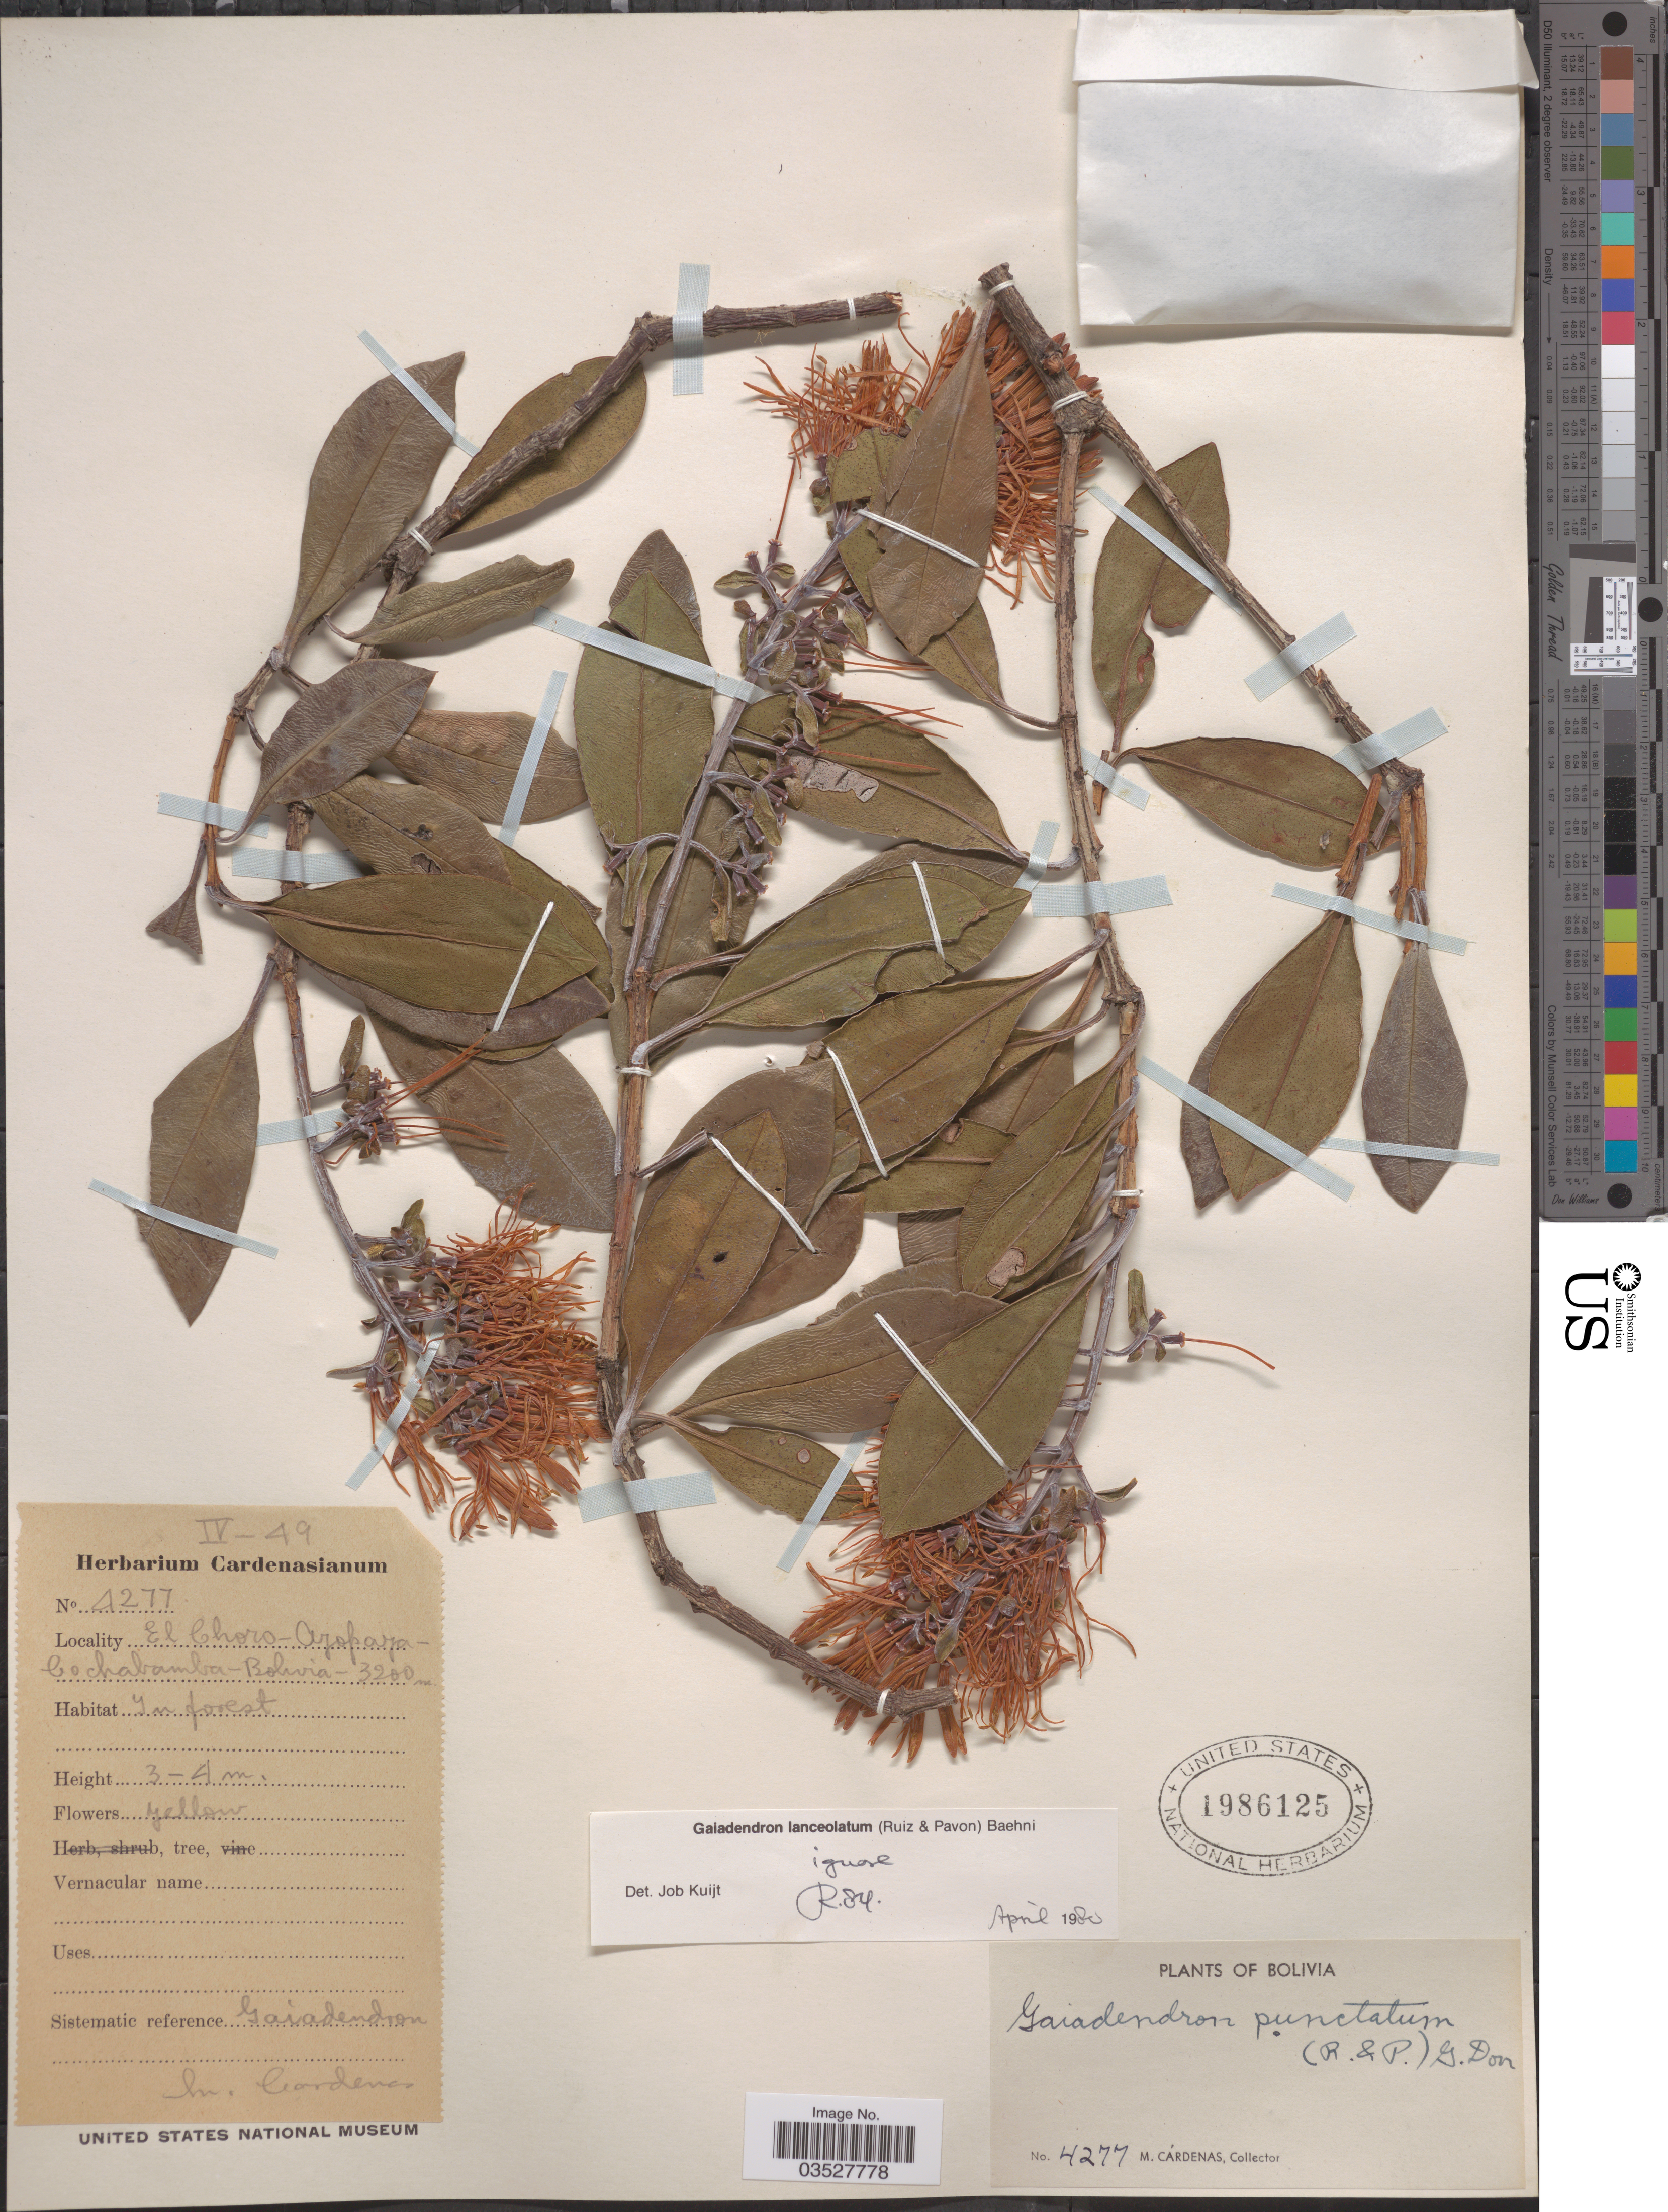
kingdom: Plantae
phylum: Tracheophyta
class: Magnoliopsida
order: Santalales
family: Loranthaceae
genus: Gaiadendron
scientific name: Gaiadendron punctatum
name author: (Ruiz & Pav.) G. Don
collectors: M. Cárdenas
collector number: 4277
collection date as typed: Transcribed d/m/y: /4/49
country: Bolivia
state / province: Cochabamba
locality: El Choro-Ayopaya.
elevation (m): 3200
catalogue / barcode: US 1986125